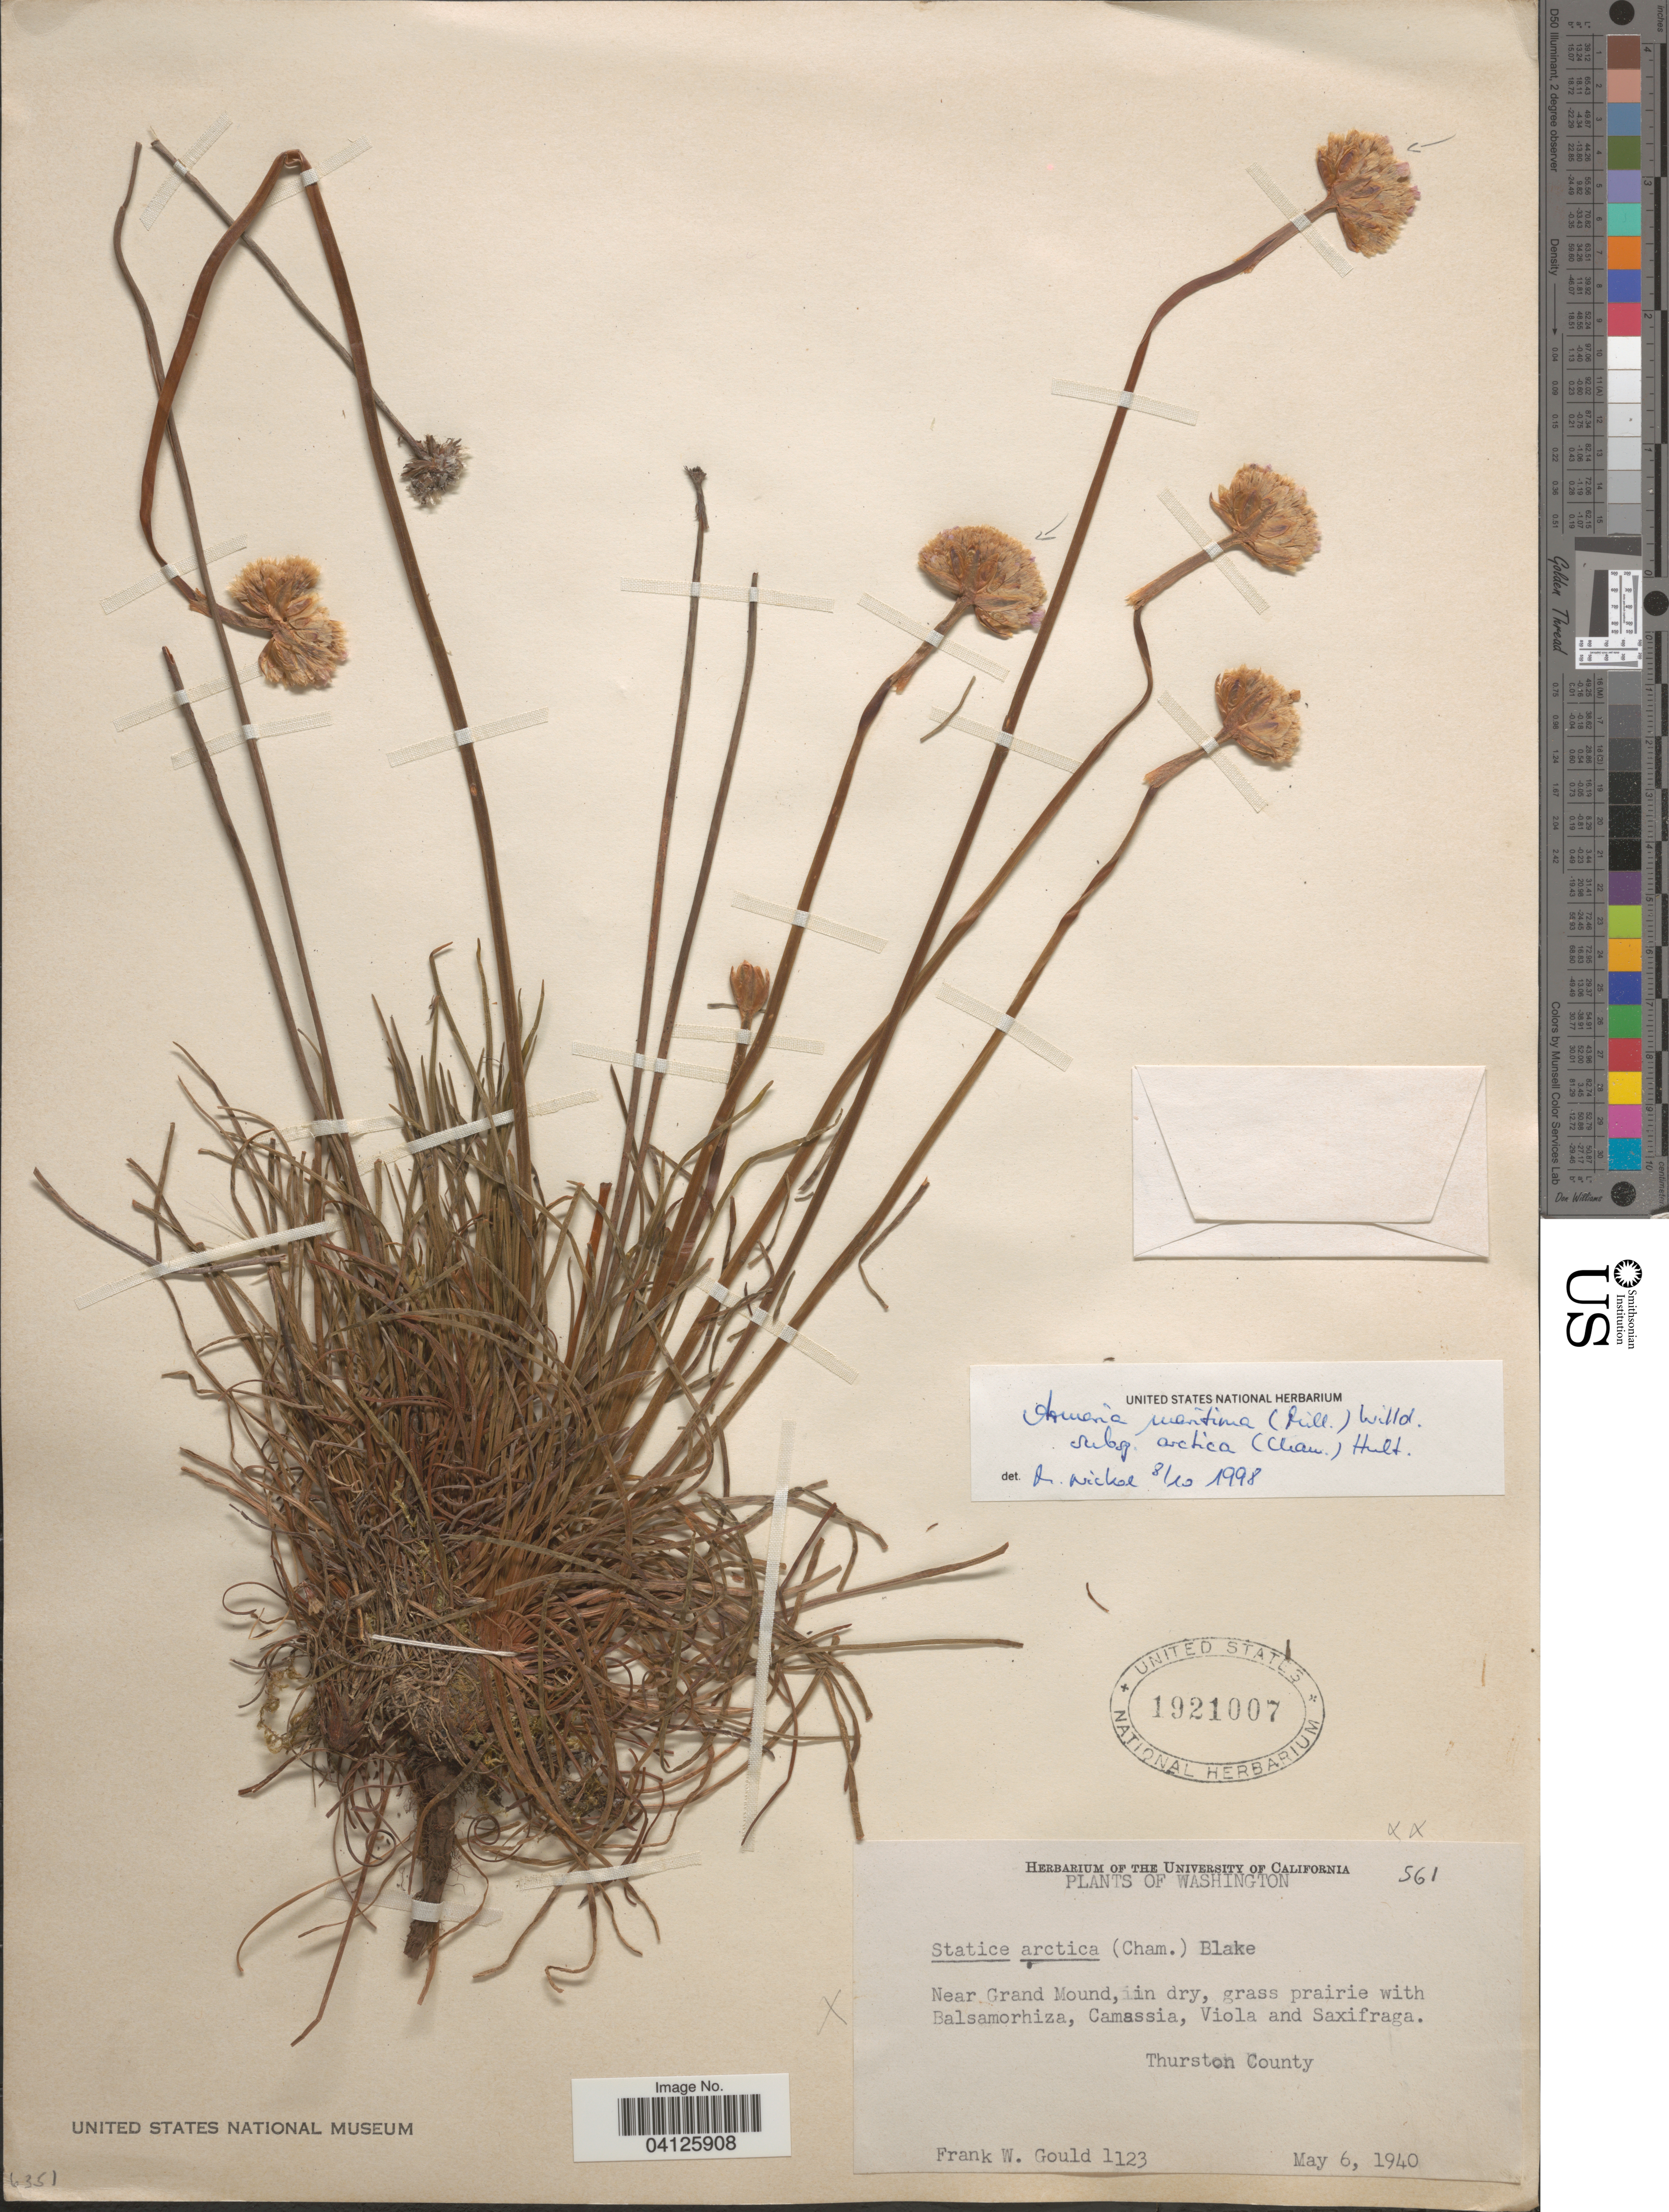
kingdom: Plantae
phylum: Tracheophyta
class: Magnoliopsida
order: Caryophyllales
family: Plumbaginaceae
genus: Armeria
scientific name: Armeria maritima subsp. sibirica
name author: (Turcz. ex Boiss.) Nyman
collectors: F. W. Gould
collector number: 1123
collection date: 1940-05-06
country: United States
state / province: Washington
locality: Near Grand Mound, in dry, grass prairie with Balsamorhiza, Camassia, Viola and Saxifraga.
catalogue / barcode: US 1921007